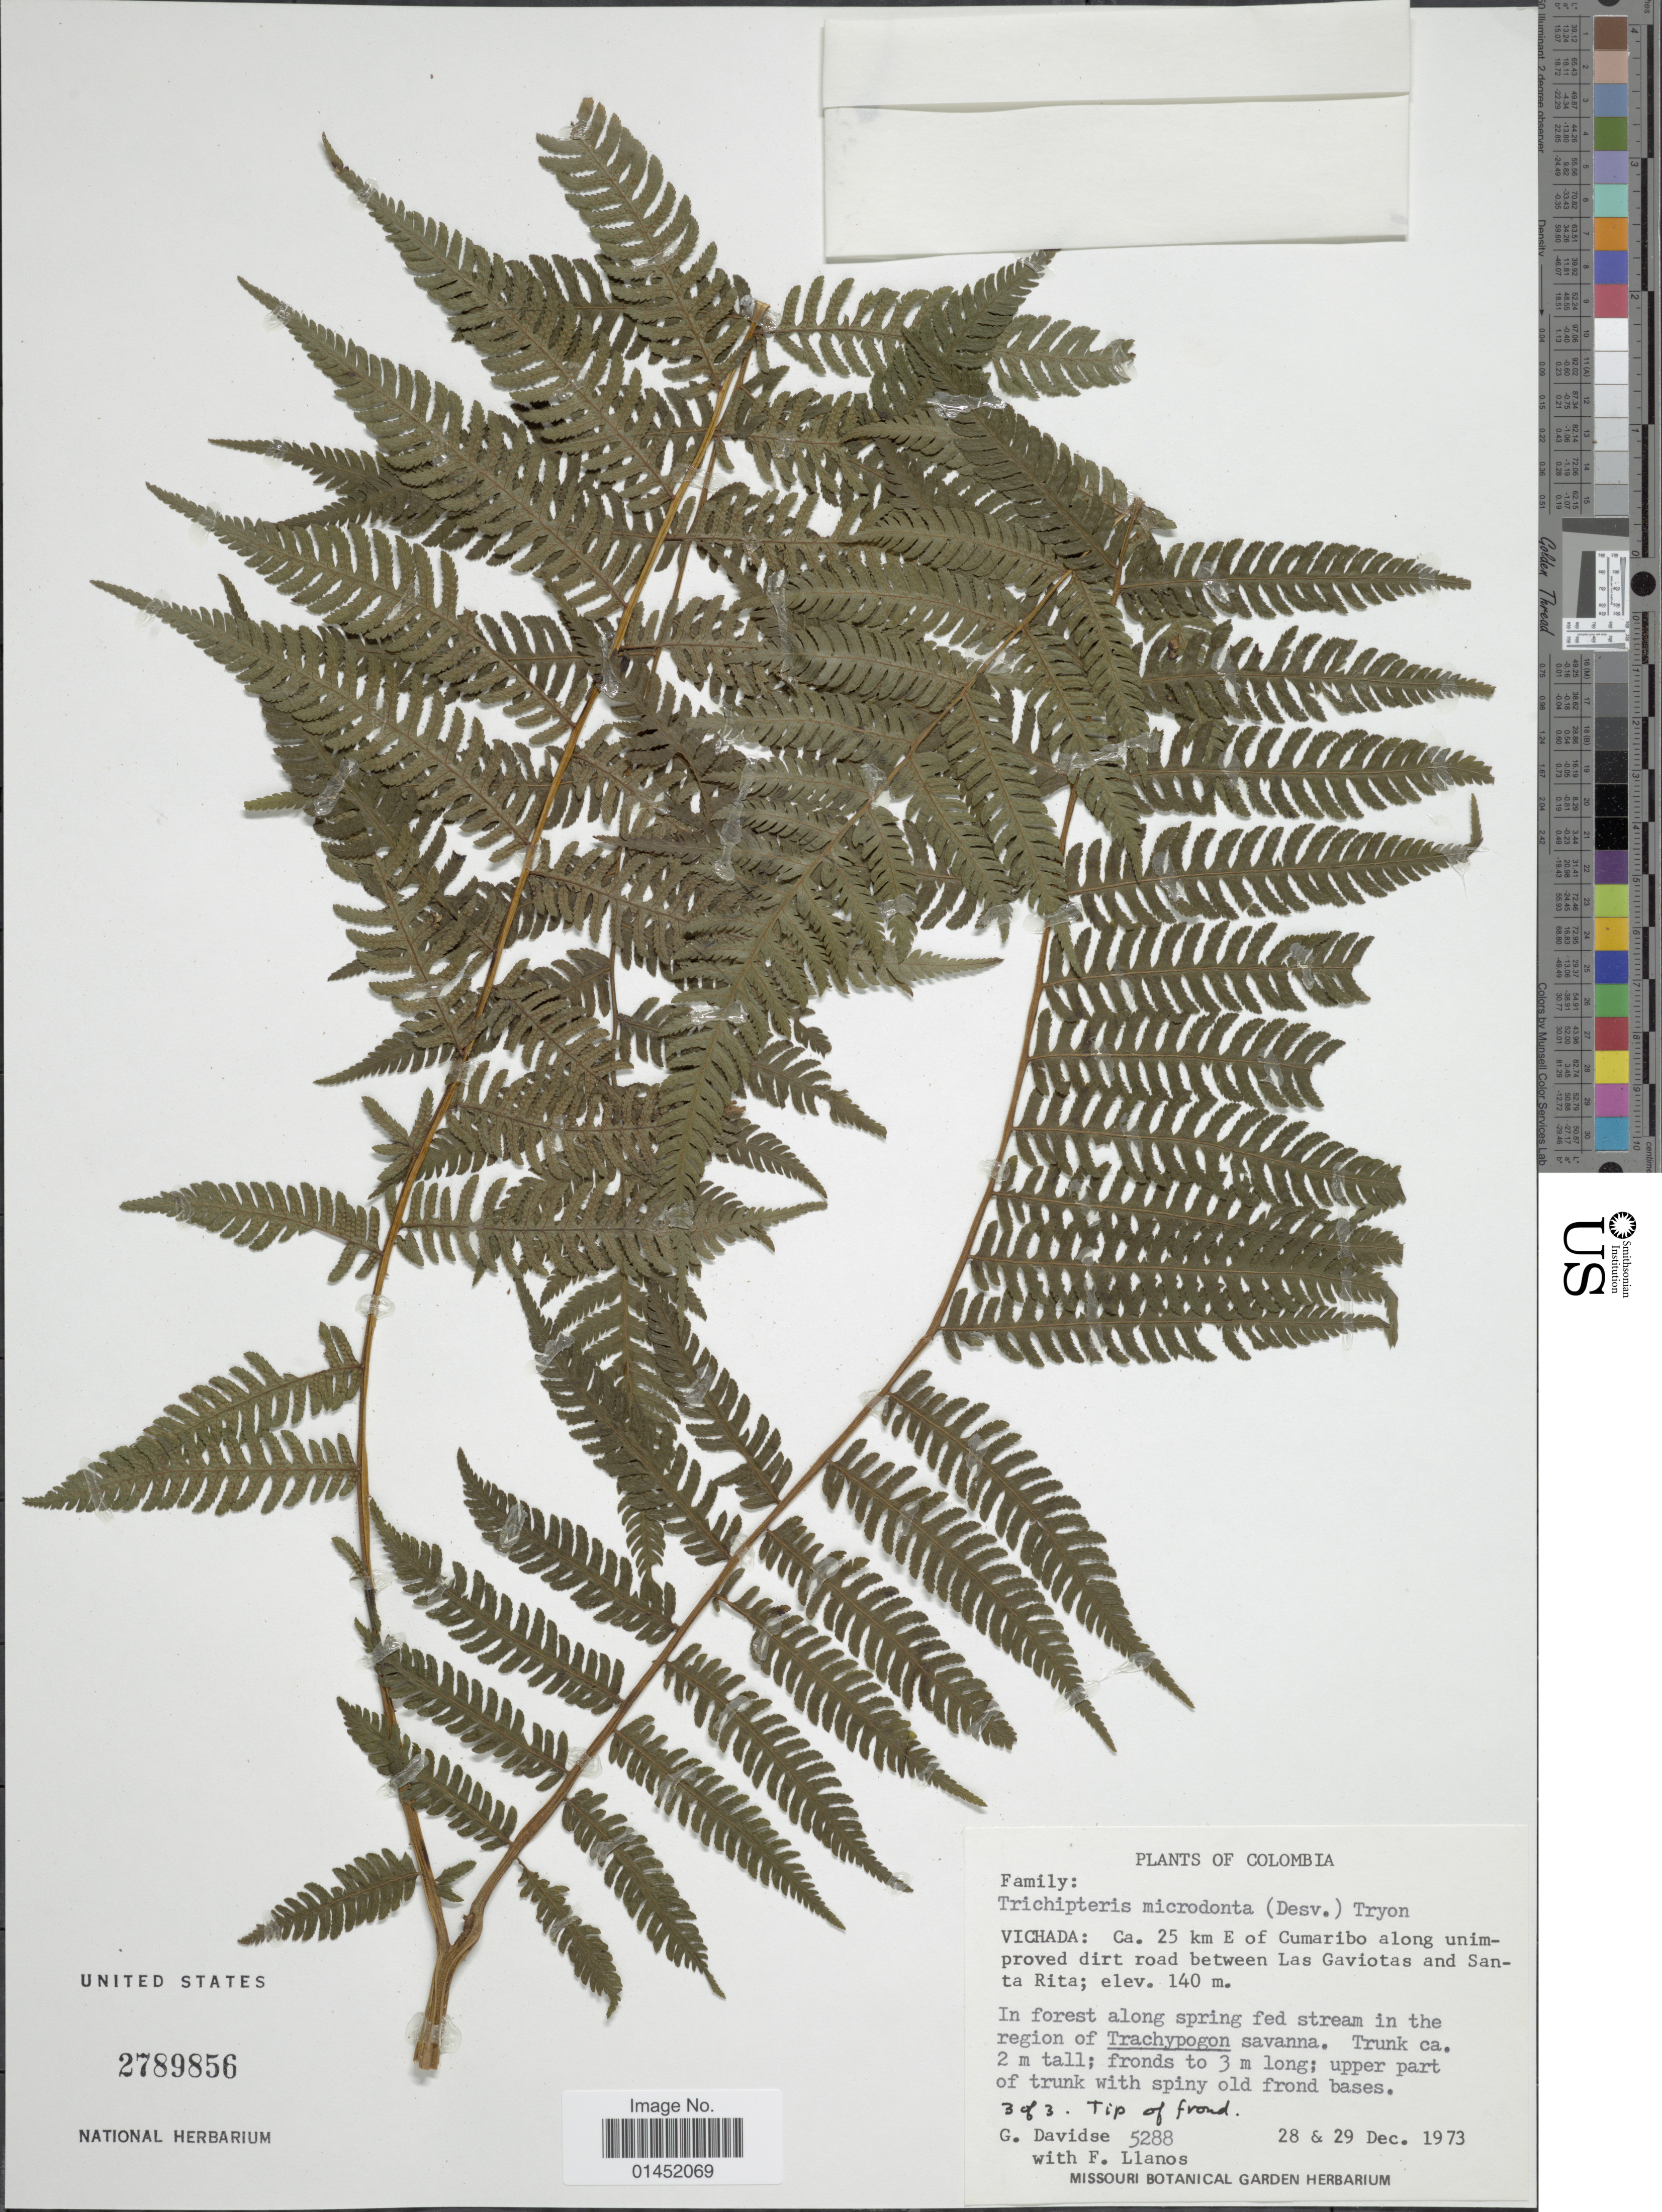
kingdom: Plantae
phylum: Tracheophyta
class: Polypodiopsida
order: Cyatheales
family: Cyatheaceae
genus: Cyathea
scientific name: Cyathea microdonta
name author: (Desv.) Domin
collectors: G. Davidse & F. Llanos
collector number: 5288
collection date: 1973-12-28/1973-12-29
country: Colombia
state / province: Vichada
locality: Ca. 25 km E of Gumaribo along unimproved dirt road between Las Gaviotas and Santa Rita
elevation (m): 140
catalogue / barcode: US 2789856